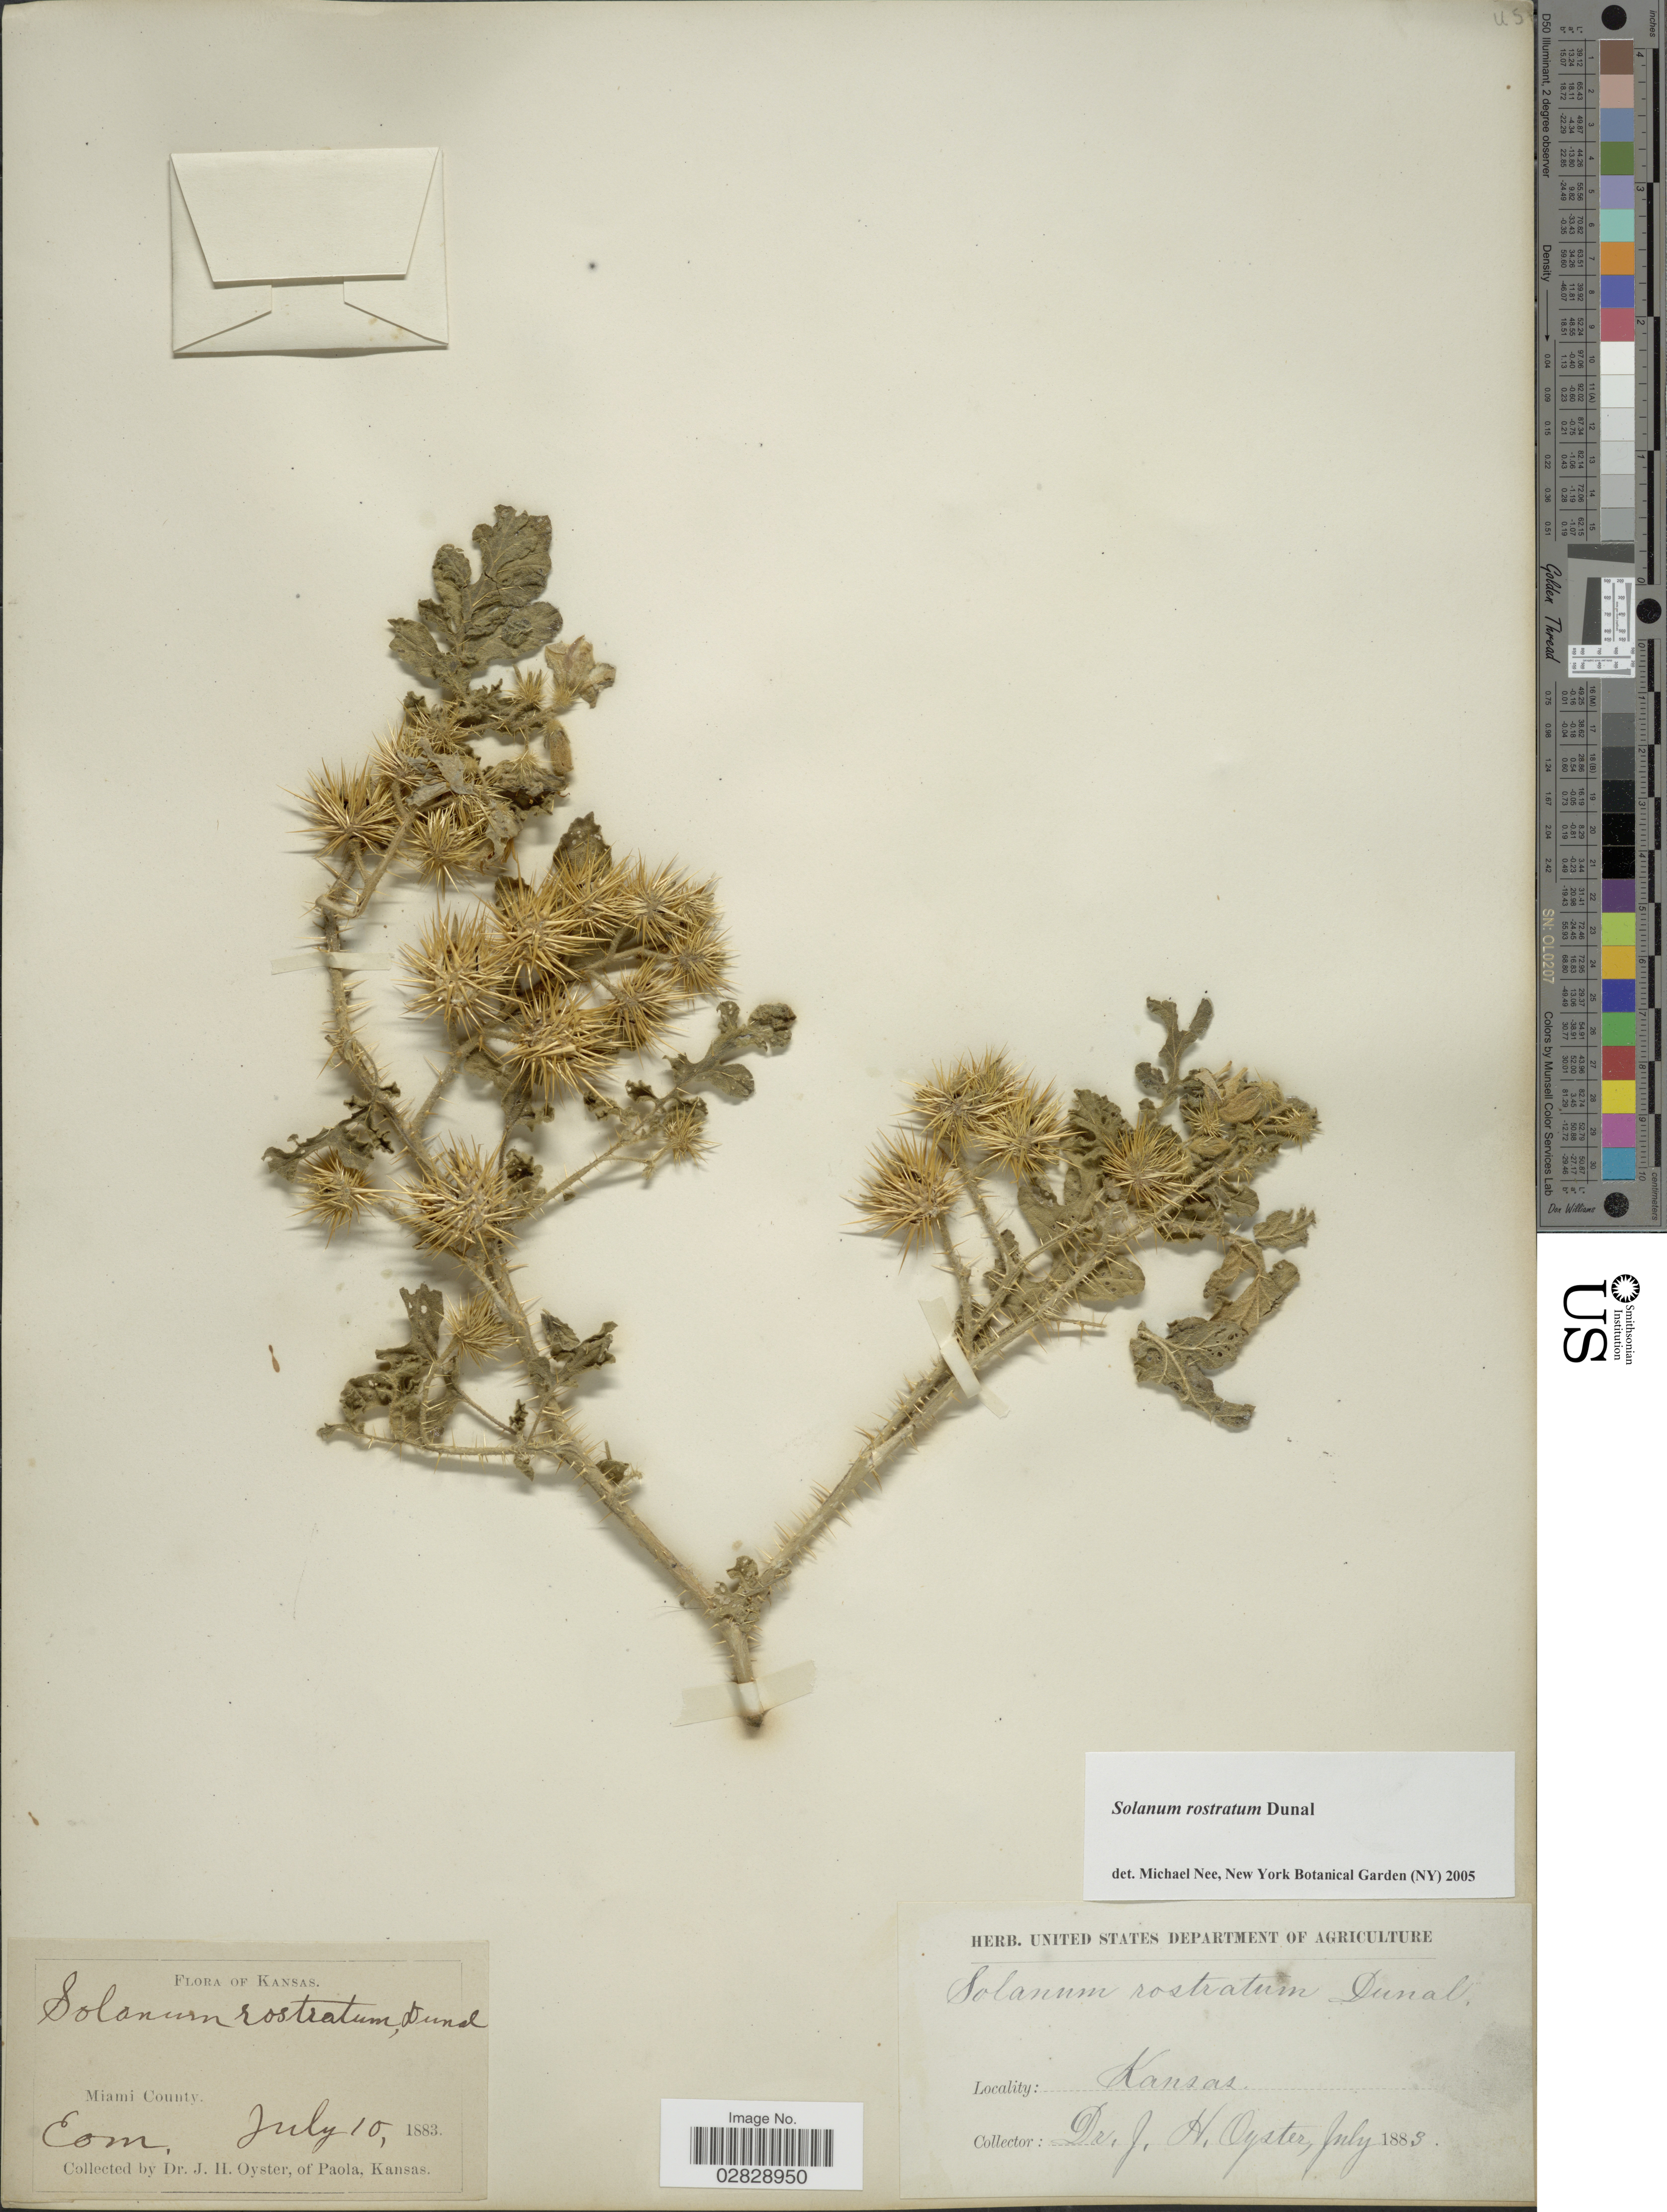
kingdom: Plantae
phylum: Tracheophyta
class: Magnoliopsida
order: Solanales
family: Solanaceae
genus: Solanum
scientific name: Solanum rostratum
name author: Dunal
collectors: J. H. Oyster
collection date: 1883-07-10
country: United States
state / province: Kansas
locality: Miami County